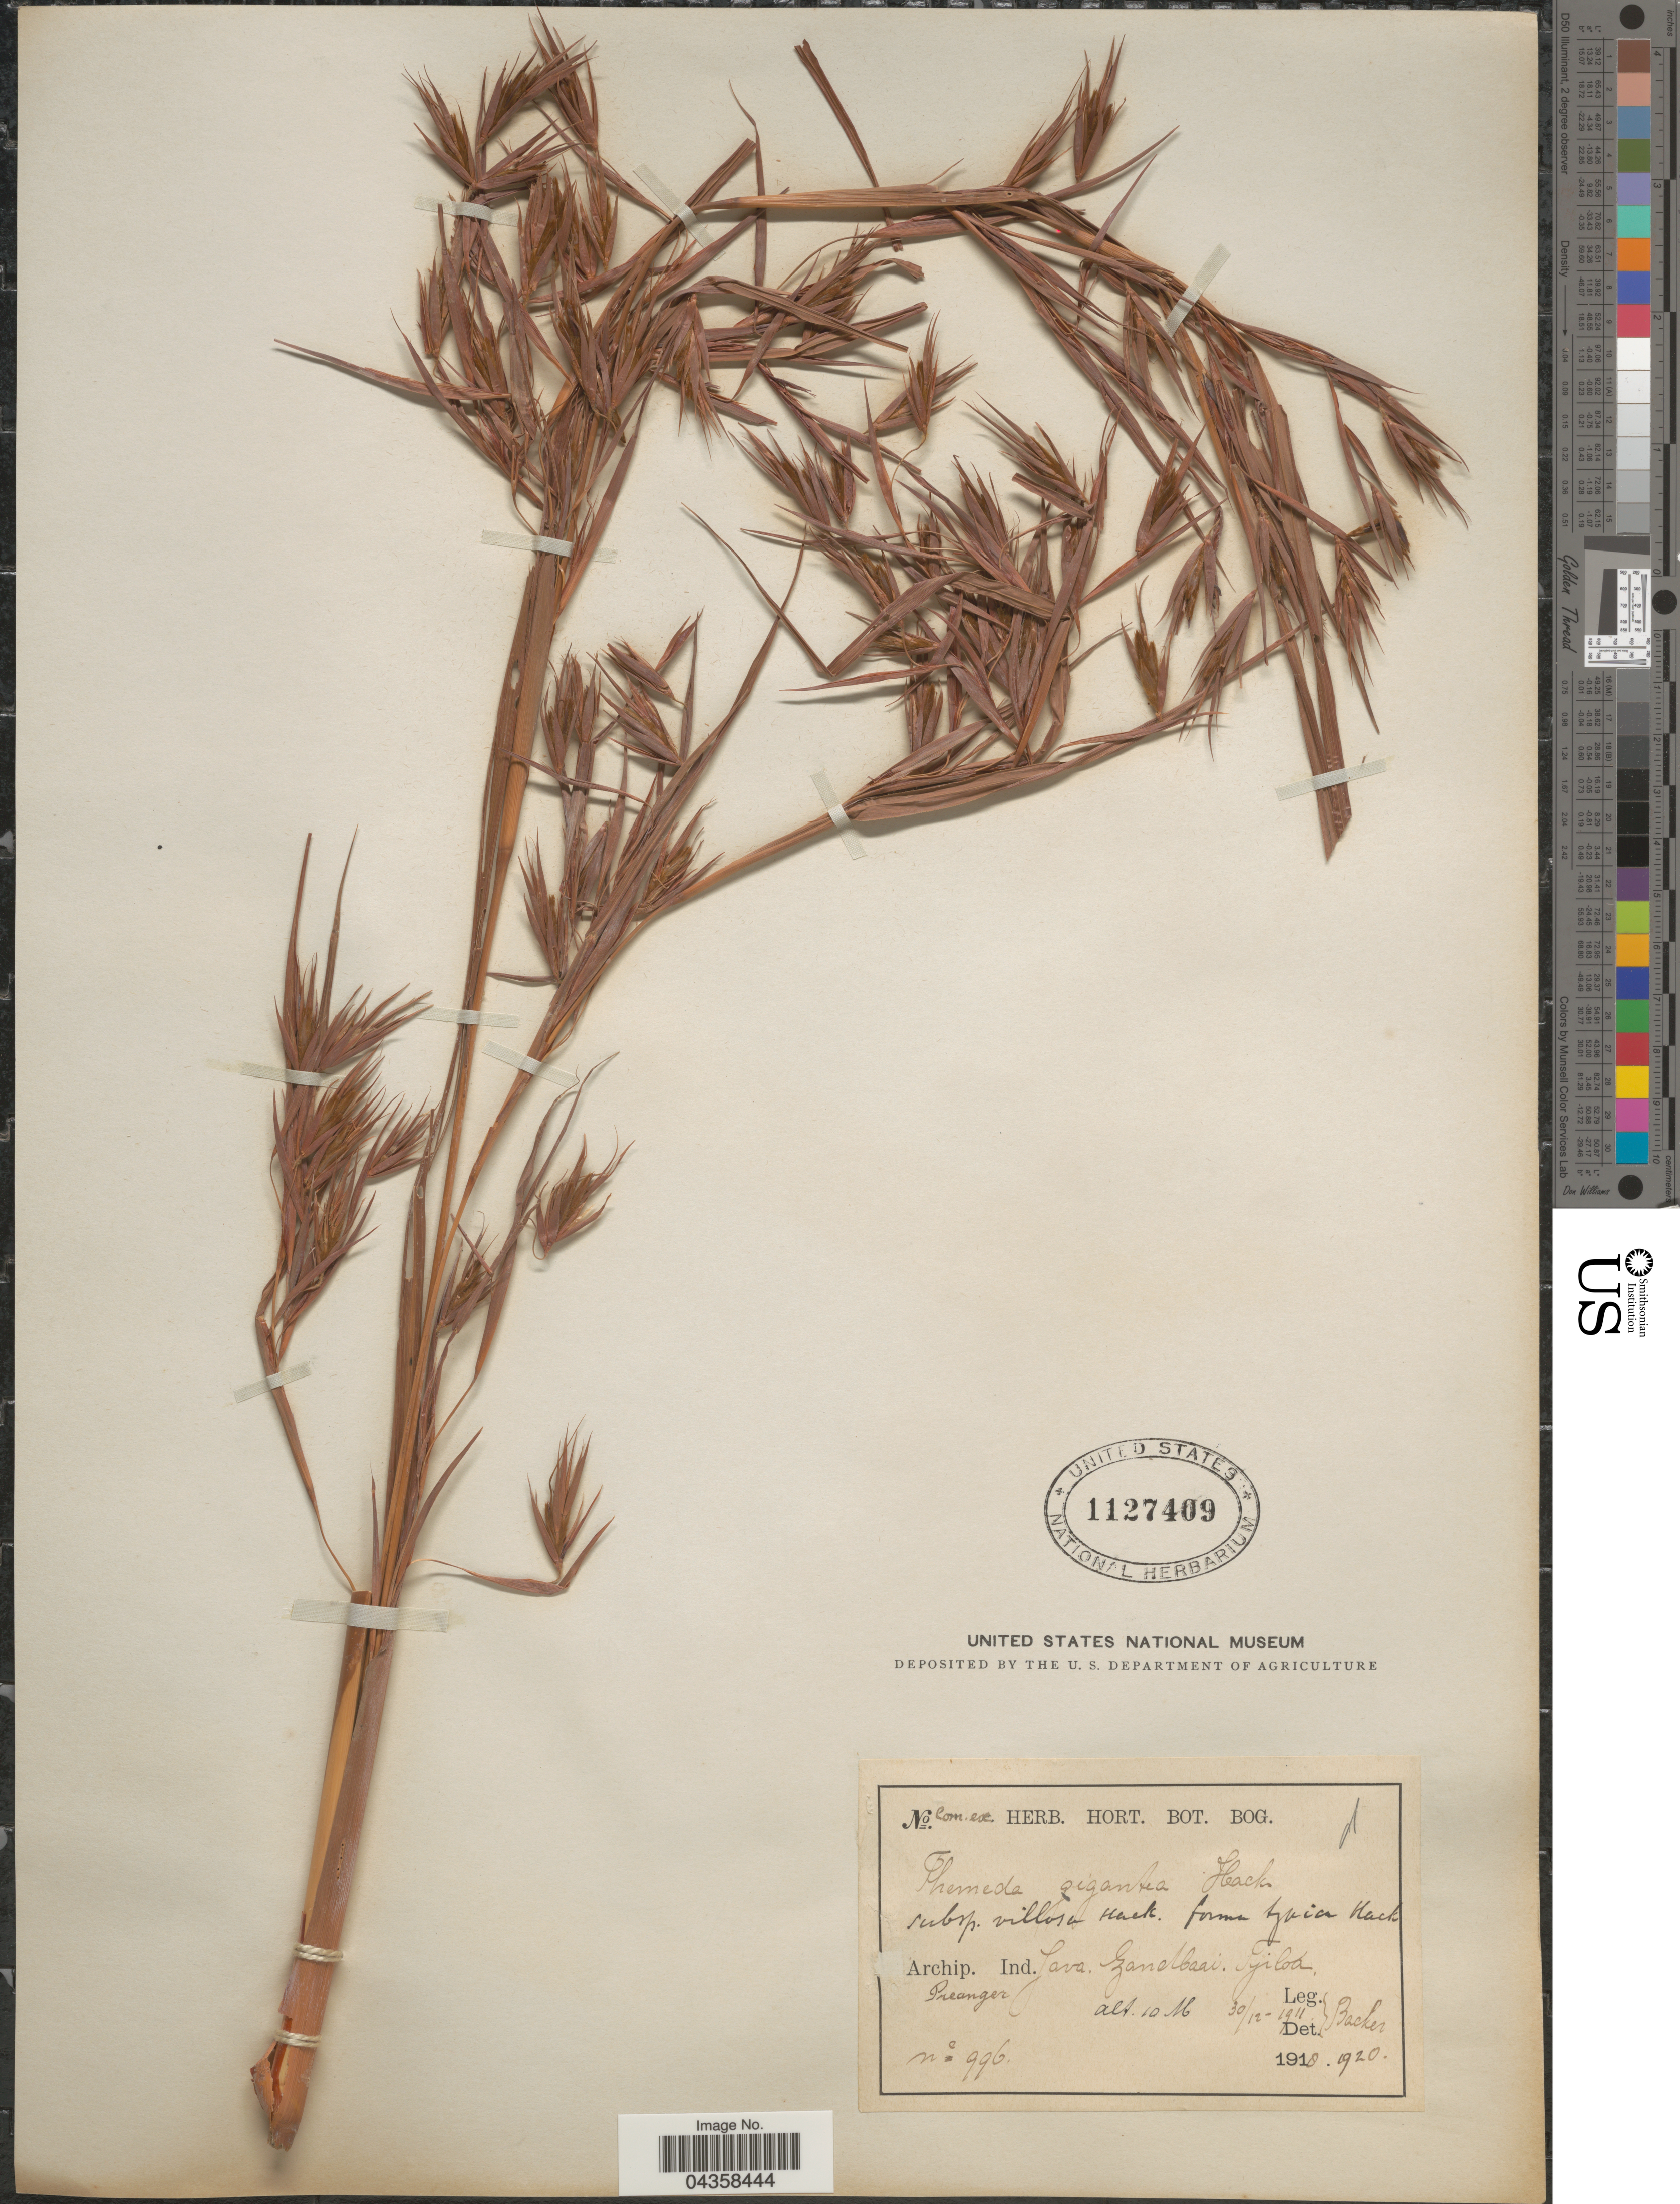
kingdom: Plantae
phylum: Tracheophyta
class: Liliopsida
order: Poales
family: Poaceae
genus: Themeda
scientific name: Themeda villosa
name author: (Lam.) A. Camus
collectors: Backer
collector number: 996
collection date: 1911-12-30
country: Indonesia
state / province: Java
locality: Archip. Ind. Java. Zandbaai. Tjiloa Preanger.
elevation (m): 10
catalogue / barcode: US 1127409